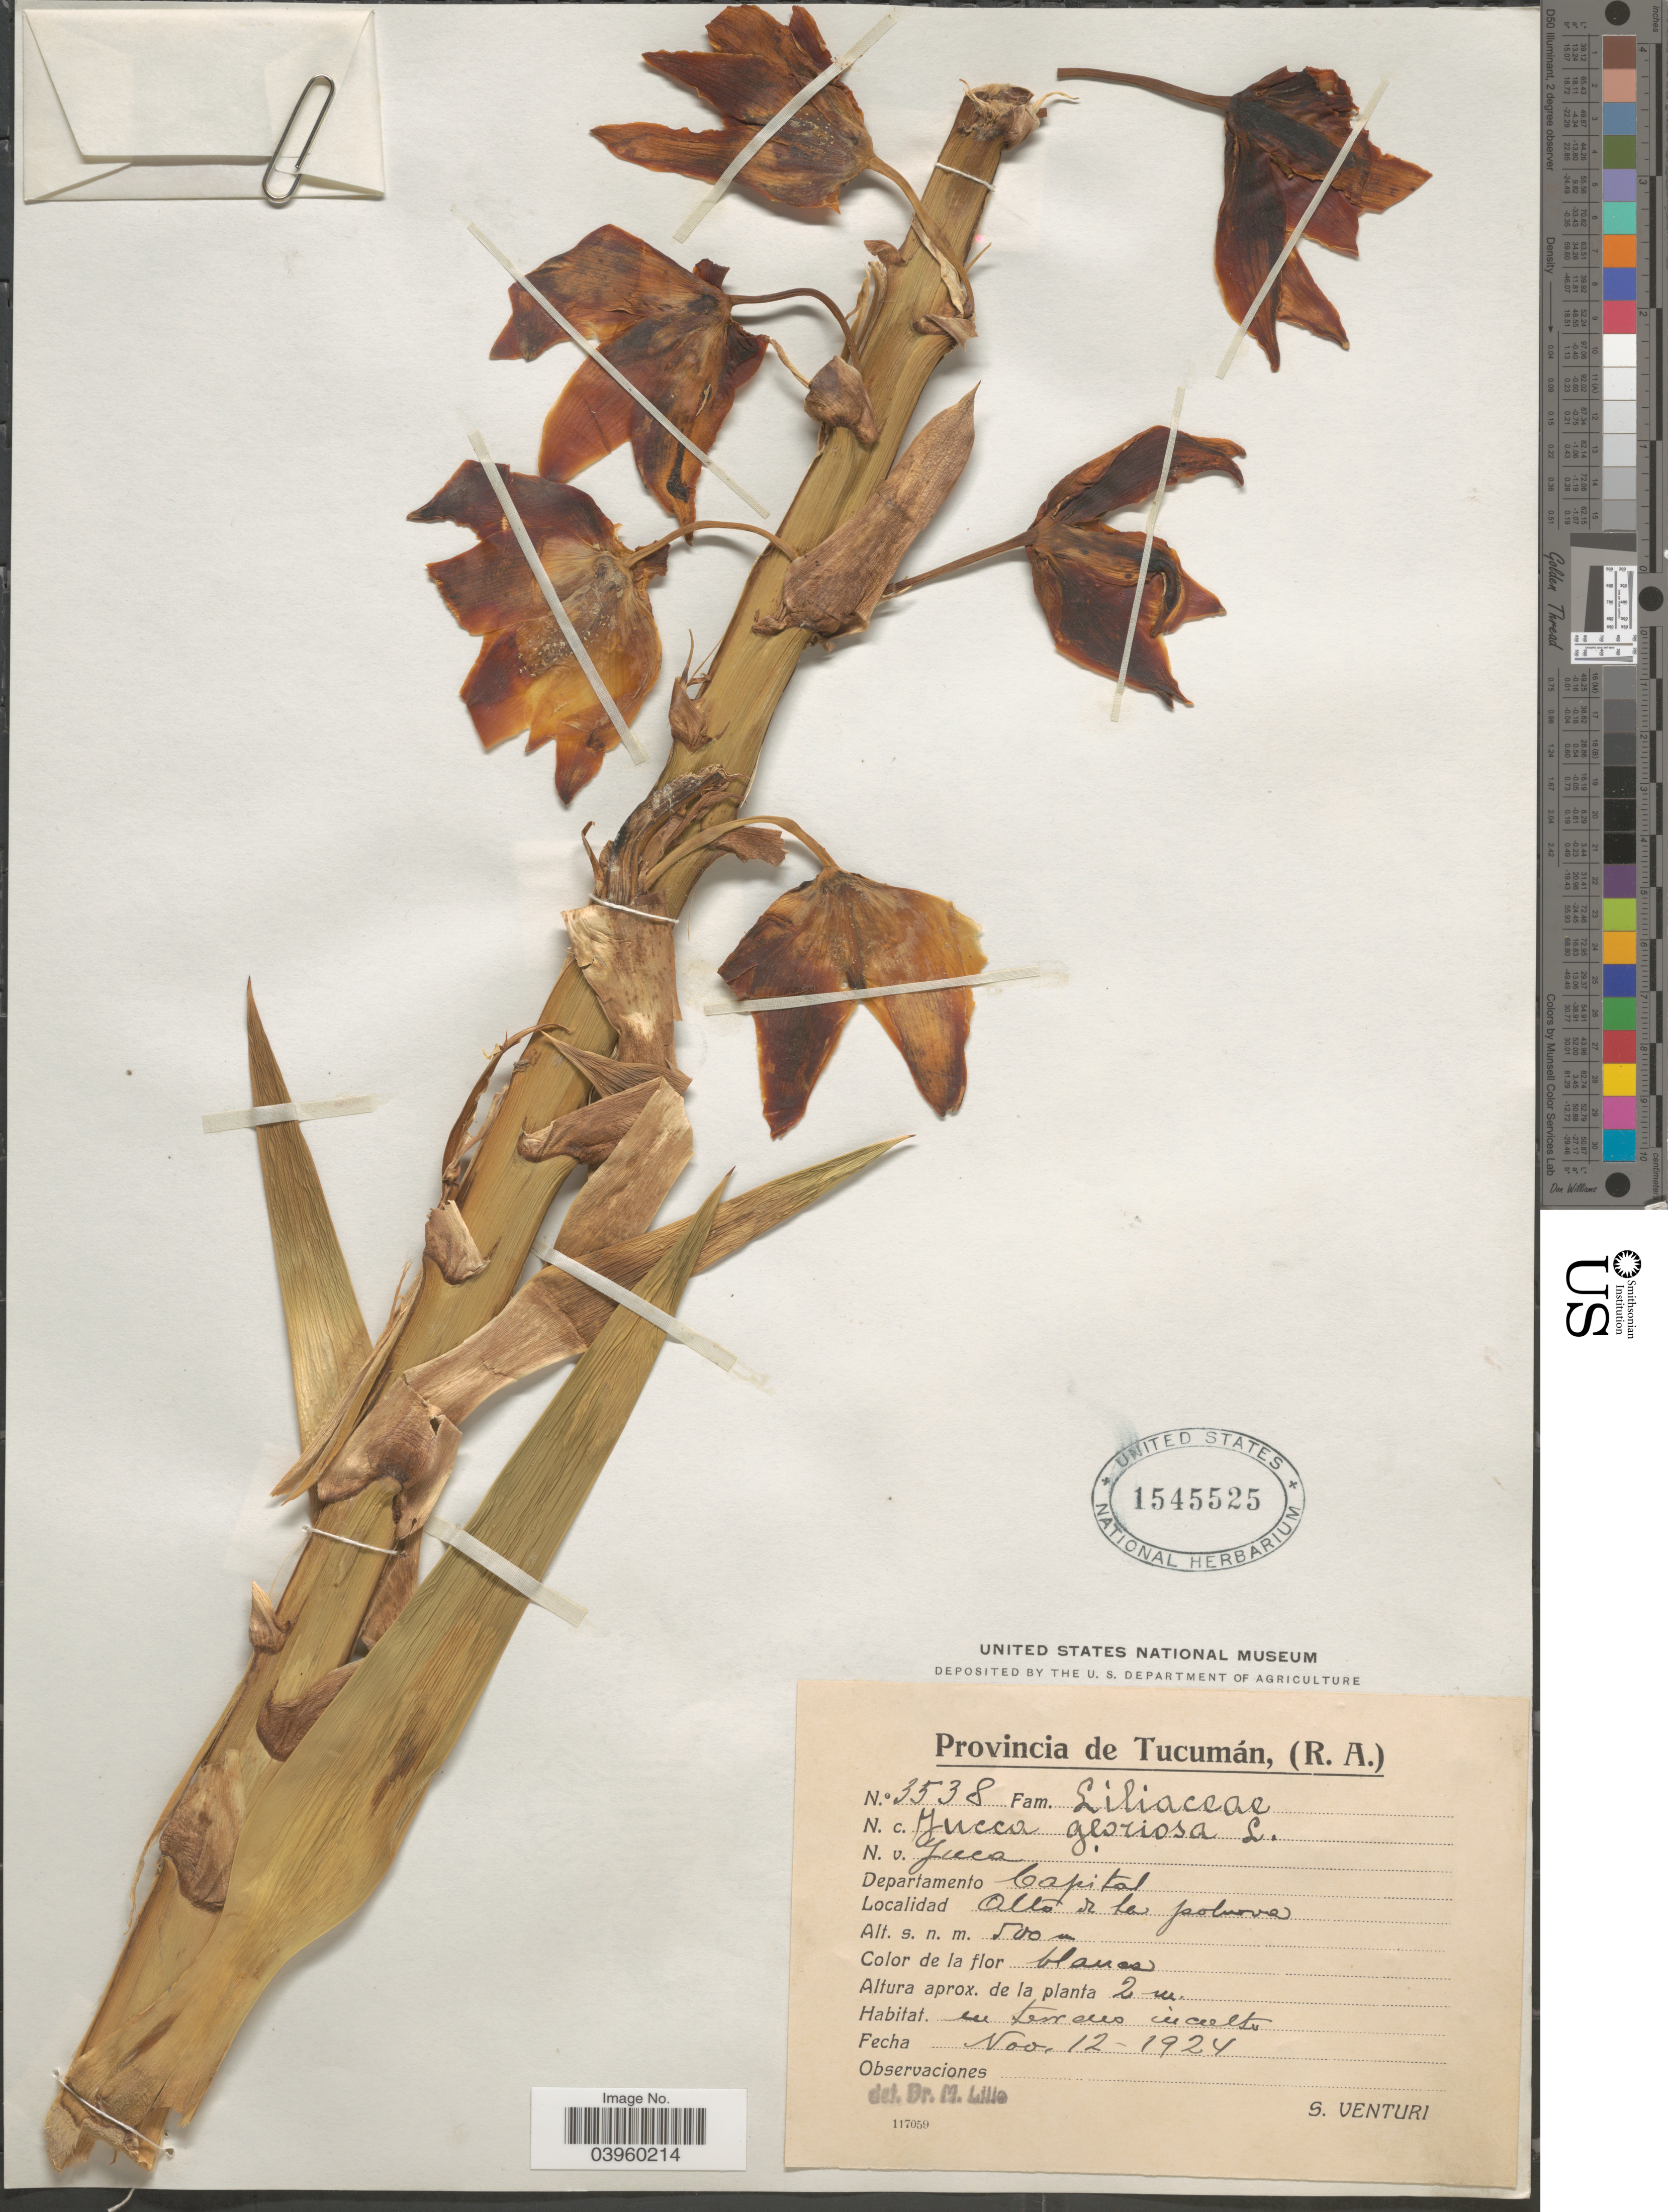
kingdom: Plantae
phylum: Tracheophyta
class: Liliopsida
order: Asparagales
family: Asparagaceae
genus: Yucca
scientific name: Yucca gloriosa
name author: L.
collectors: S. Venturi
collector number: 3538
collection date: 1924-11-12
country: Argentina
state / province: Tucuman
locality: Departamento Capital. Alto de la Polvora.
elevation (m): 500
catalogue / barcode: US 1545525